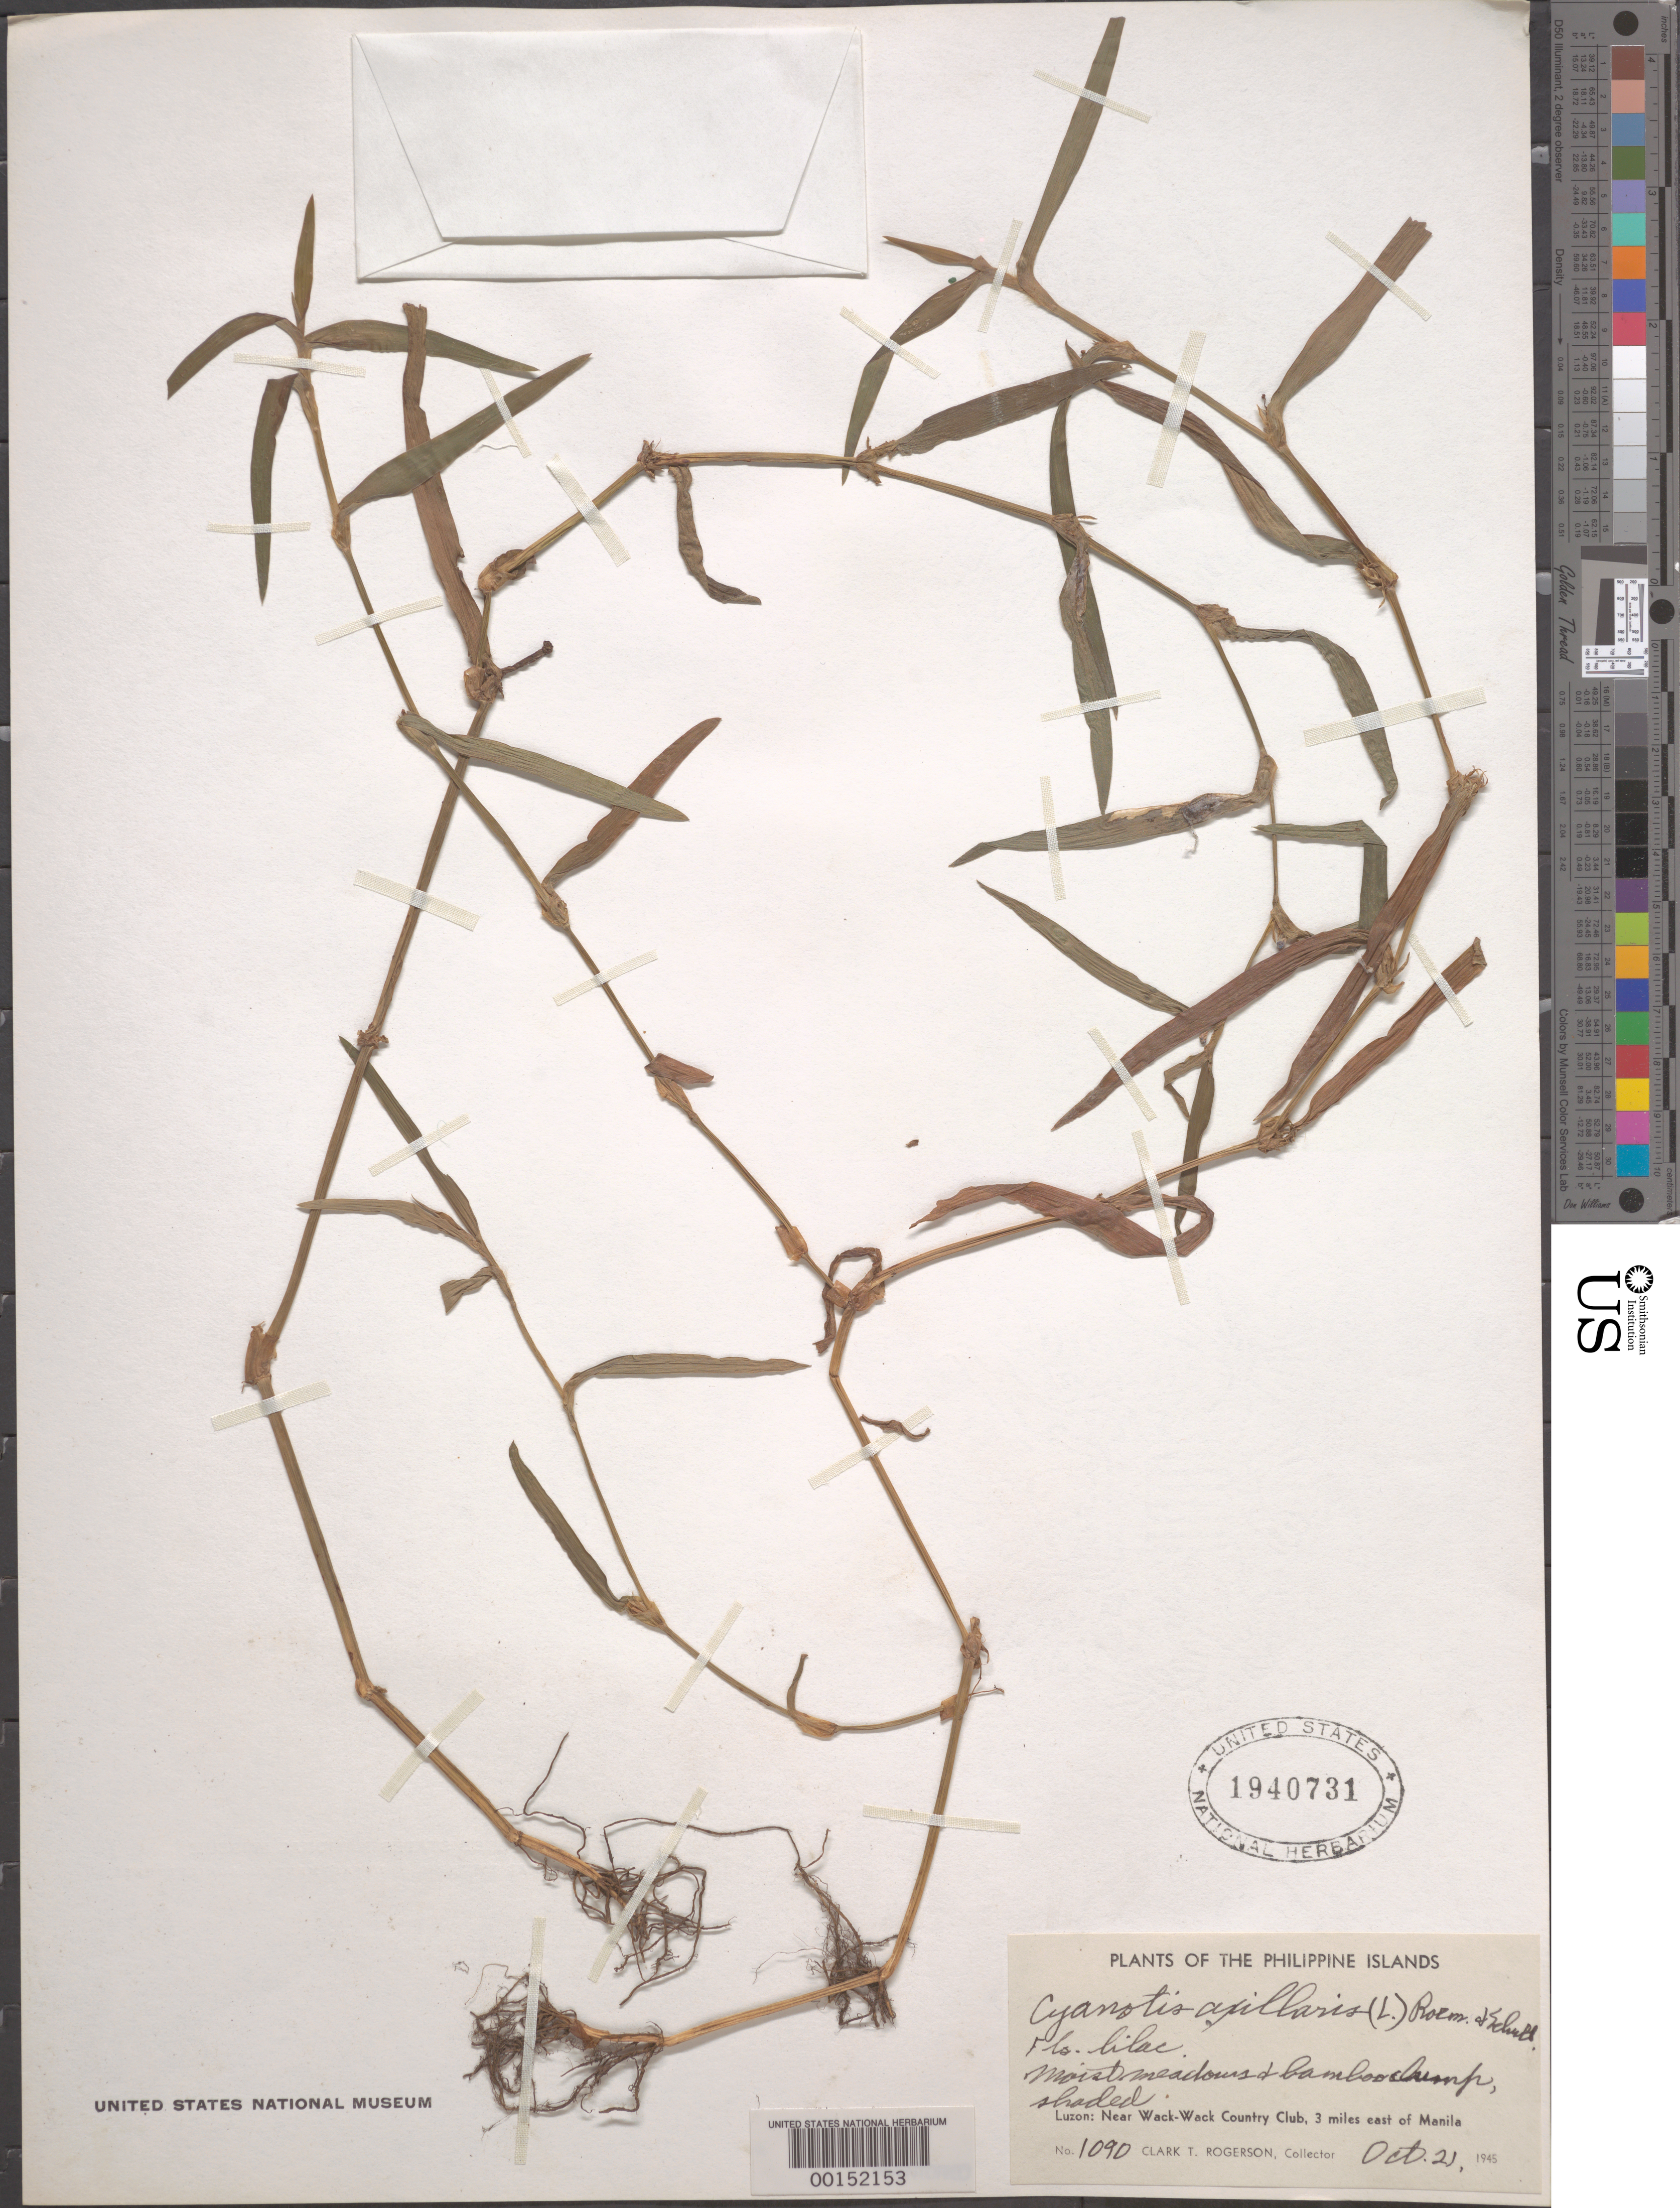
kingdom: Plantae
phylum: Tracheophyta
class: Liliopsida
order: Commelinales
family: Commelinaceae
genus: Cyanotis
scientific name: Cyanotis axillaris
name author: (L.) D. Don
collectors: C. Rogerson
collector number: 1090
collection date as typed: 21 Oct 1945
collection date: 1945-10-21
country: Philippines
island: Luzon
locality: E of manila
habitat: Moist meadow and bamboo clumps; shade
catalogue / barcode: US 1940731